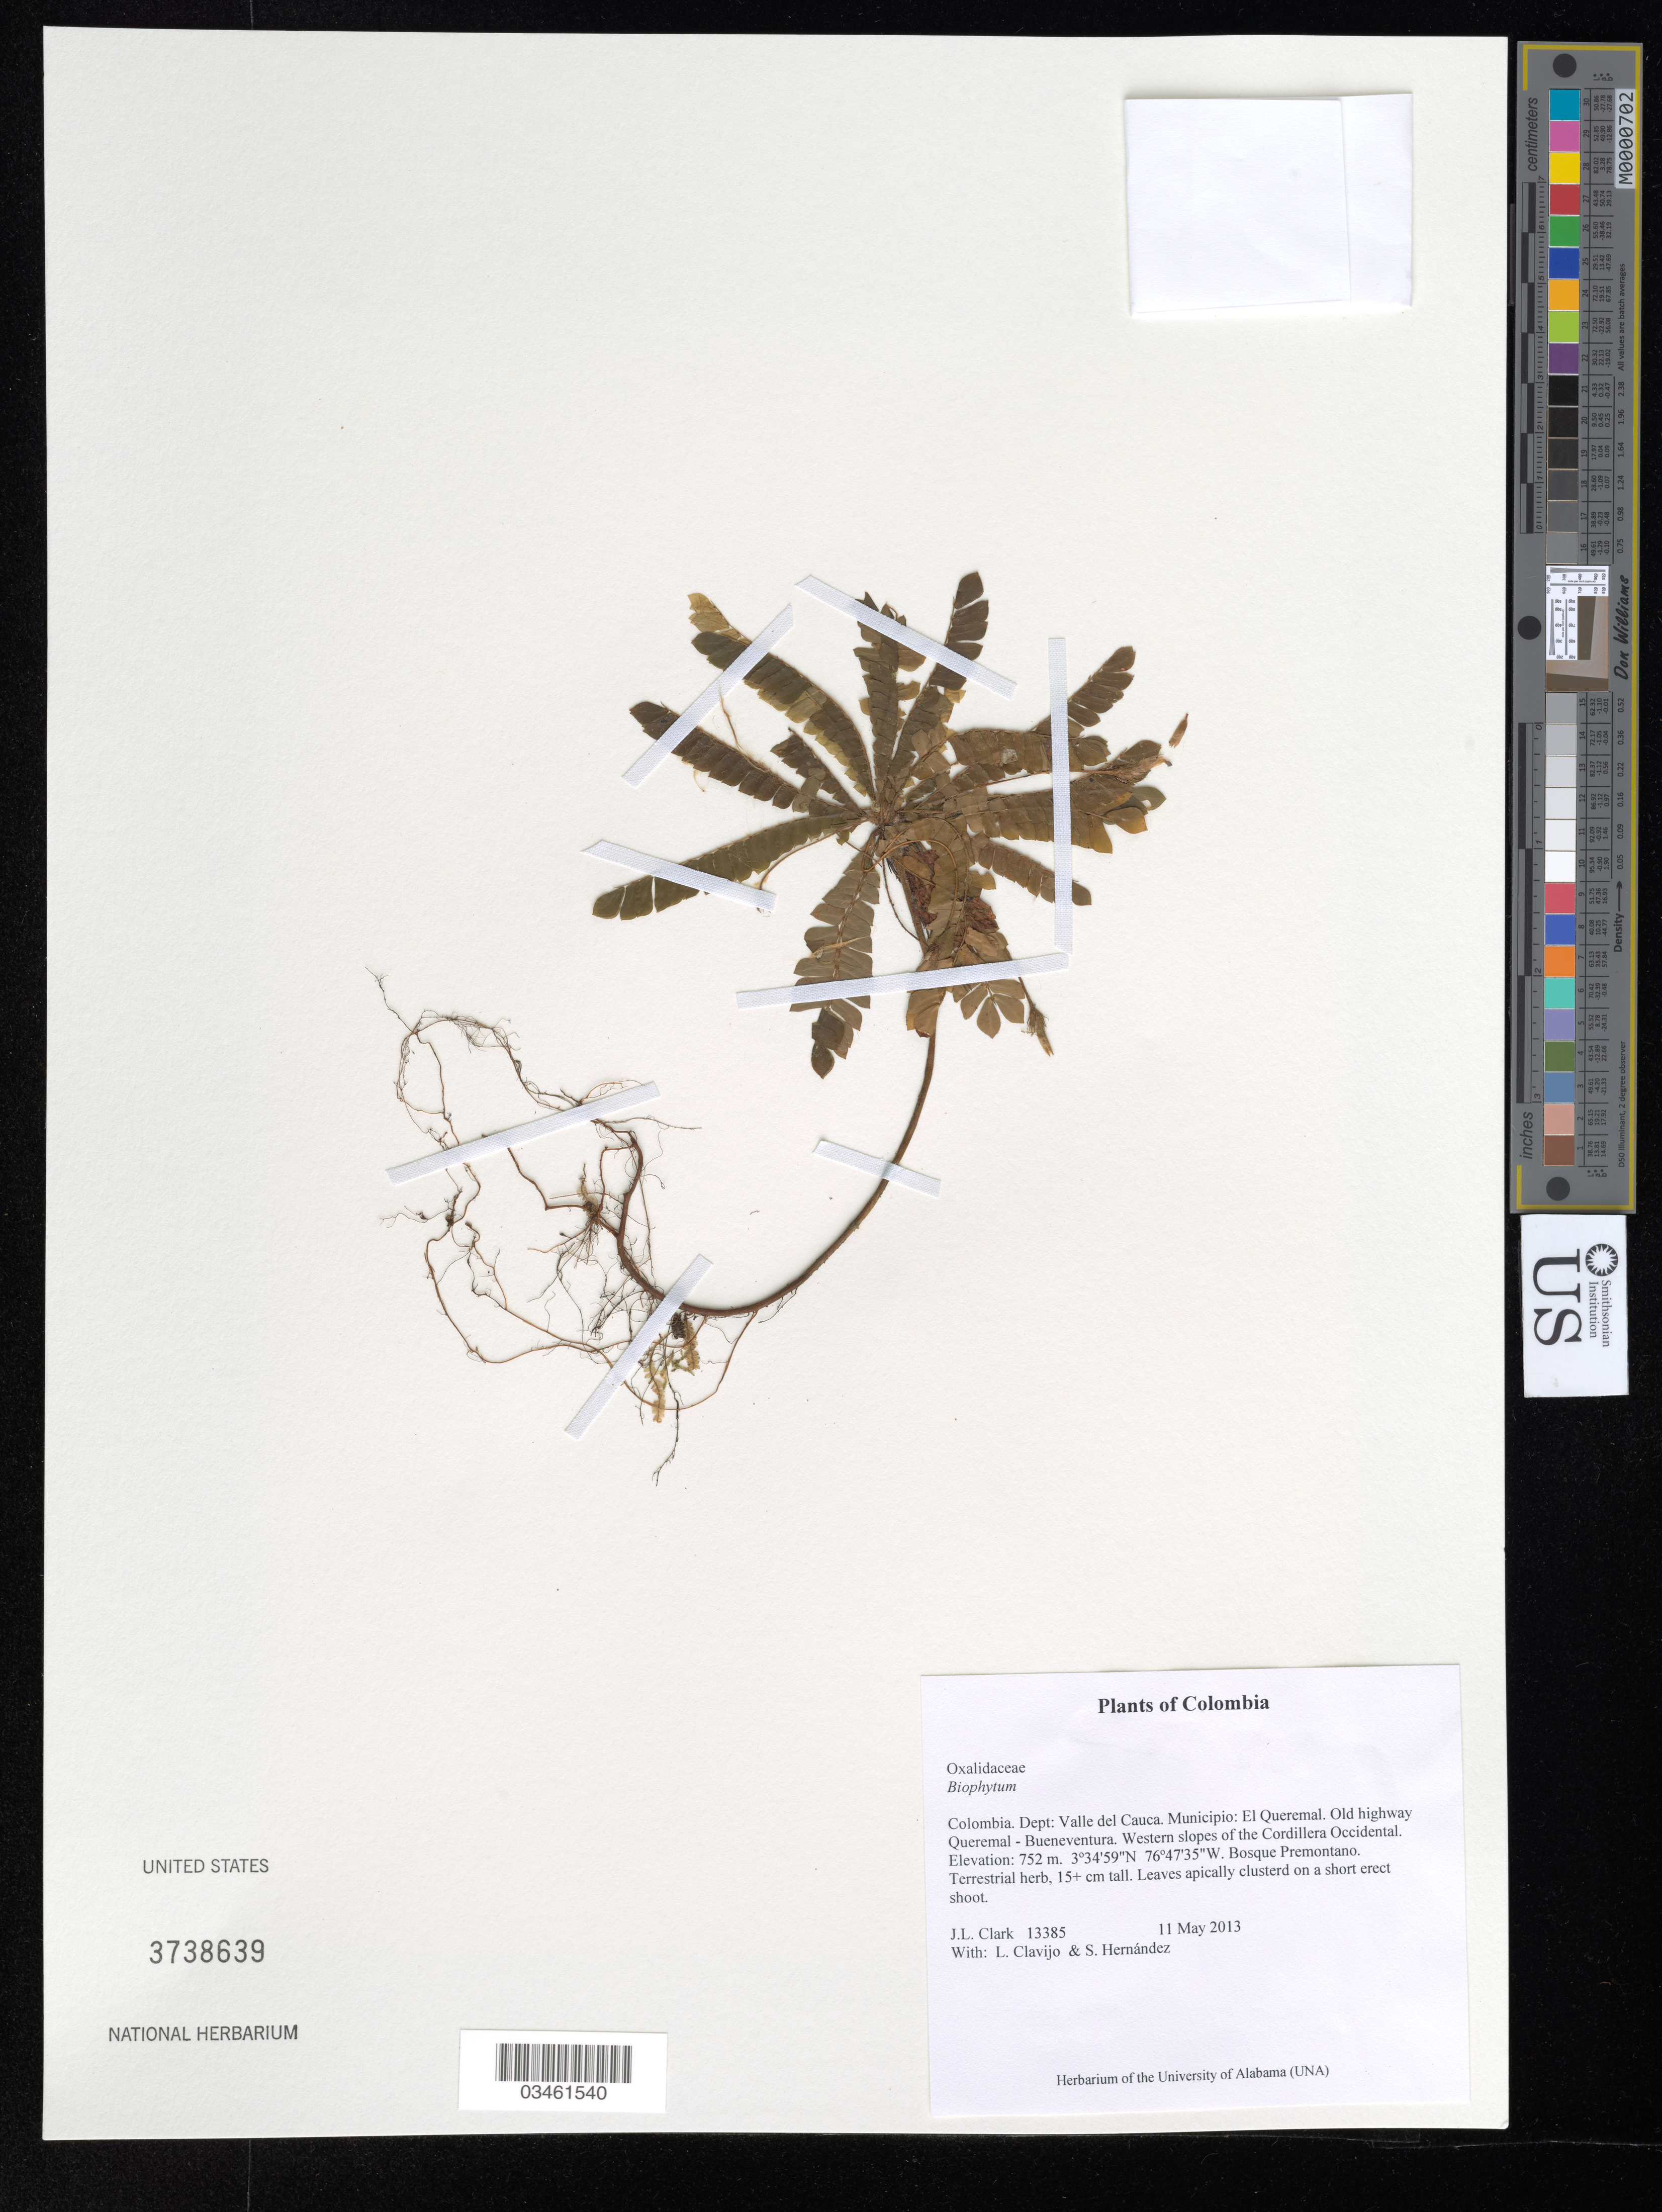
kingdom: Plantae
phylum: Tracheophyta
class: Magnoliopsida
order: Oxalidales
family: Oxalidaceae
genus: Biophytum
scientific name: Biophytum sp.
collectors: J. L. Clark, L. Clavijo & S. Hernández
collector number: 13385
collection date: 2013-05-11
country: Colombia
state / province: Valle del Cauca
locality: Dept: Valle del Cauca. Municipio: El Queremal. Old highway Queremal - Buenaventura. Western slopes of the Cordillera Occidental.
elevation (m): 752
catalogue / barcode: US 3738639